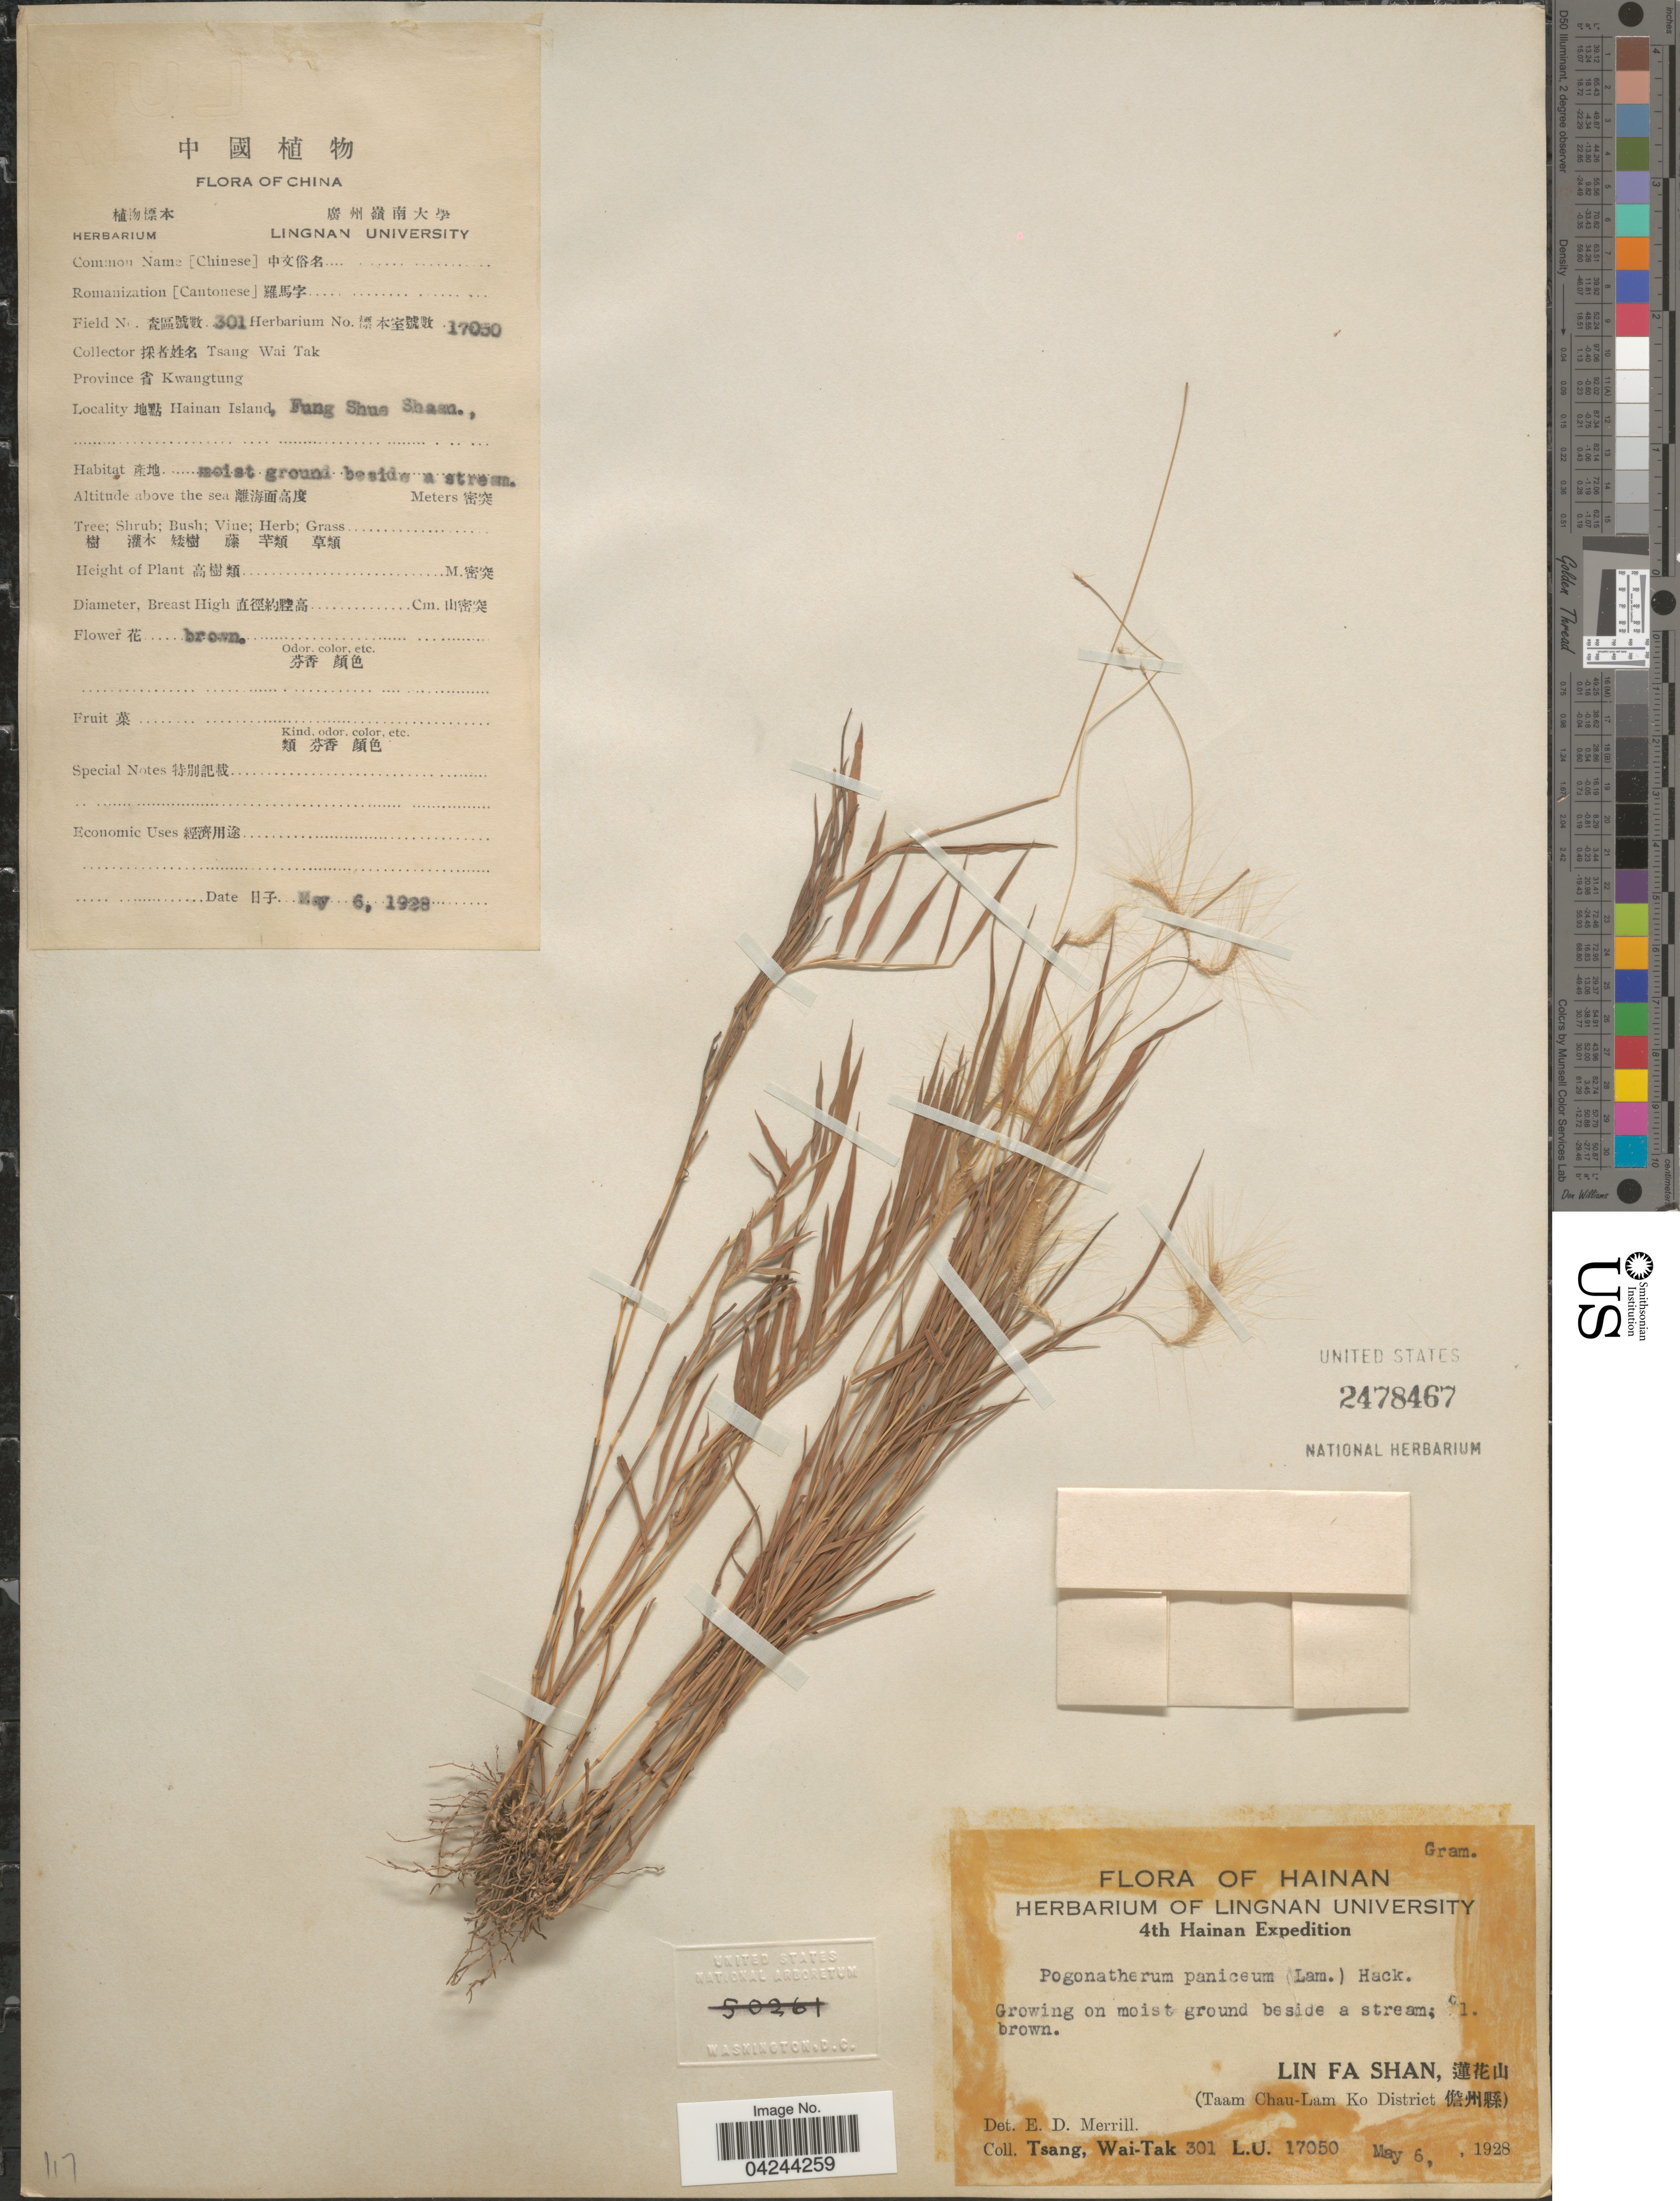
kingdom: Plantae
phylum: Tracheophyta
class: Liliopsida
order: Poales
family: Poaceae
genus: Pogonatherum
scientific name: Pogonatherum crinitum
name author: (Thunb.) Kunth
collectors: W. T. Tsang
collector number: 301L.U.17050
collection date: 1928-05-06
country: China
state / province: Hainan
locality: Hainan Island, Fung Shus Shaan. 4th Hainan E[Foreign script]pedition. Lin Fa Shan, [Foreign script] (Taam Chau-Lam Ko District [Foreign script]).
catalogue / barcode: US 2478467